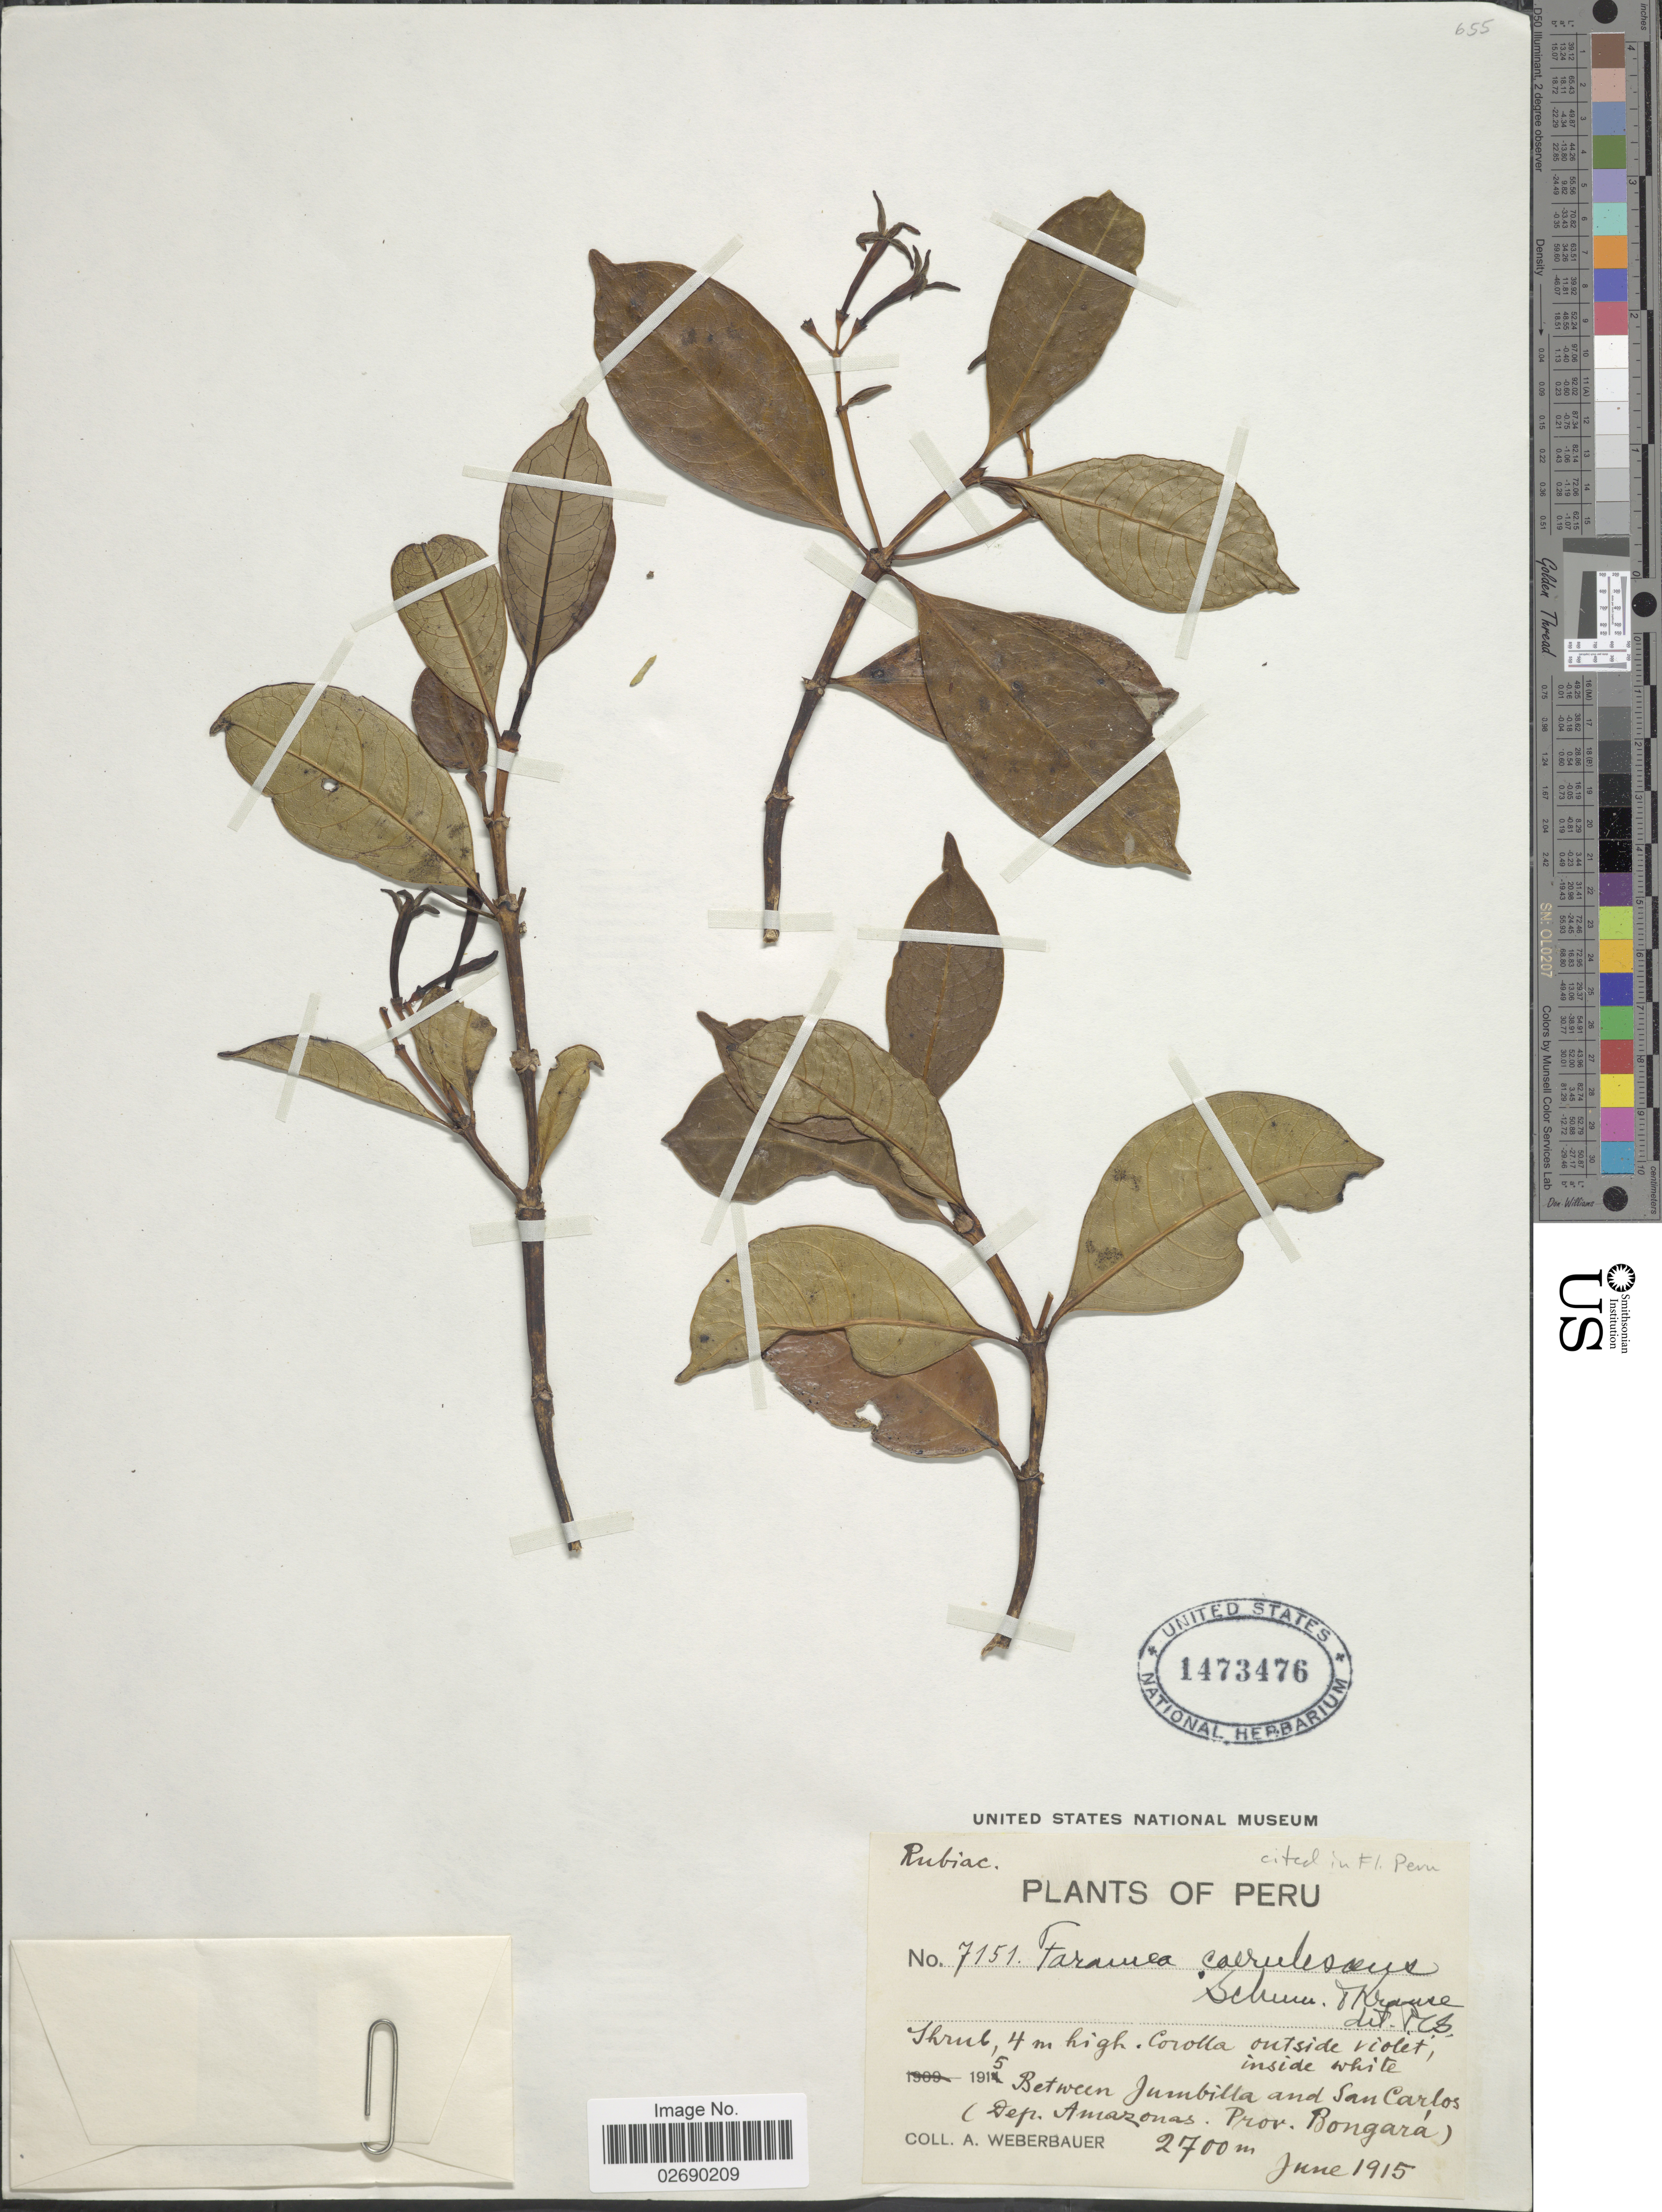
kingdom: Plantae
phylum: Tracheophyta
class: Magnoliopsida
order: Gentianales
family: Rubiaceae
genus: Faramea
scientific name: Faramea coerulescens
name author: K. Schum. & K. Krause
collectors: A. Weberbauer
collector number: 7151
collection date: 1915-06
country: Peru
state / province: Amazonas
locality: Between Jumbilla and San Carlos (Dep. Amazonas, Prov. Bongará)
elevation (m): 2700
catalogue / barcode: US 1473476